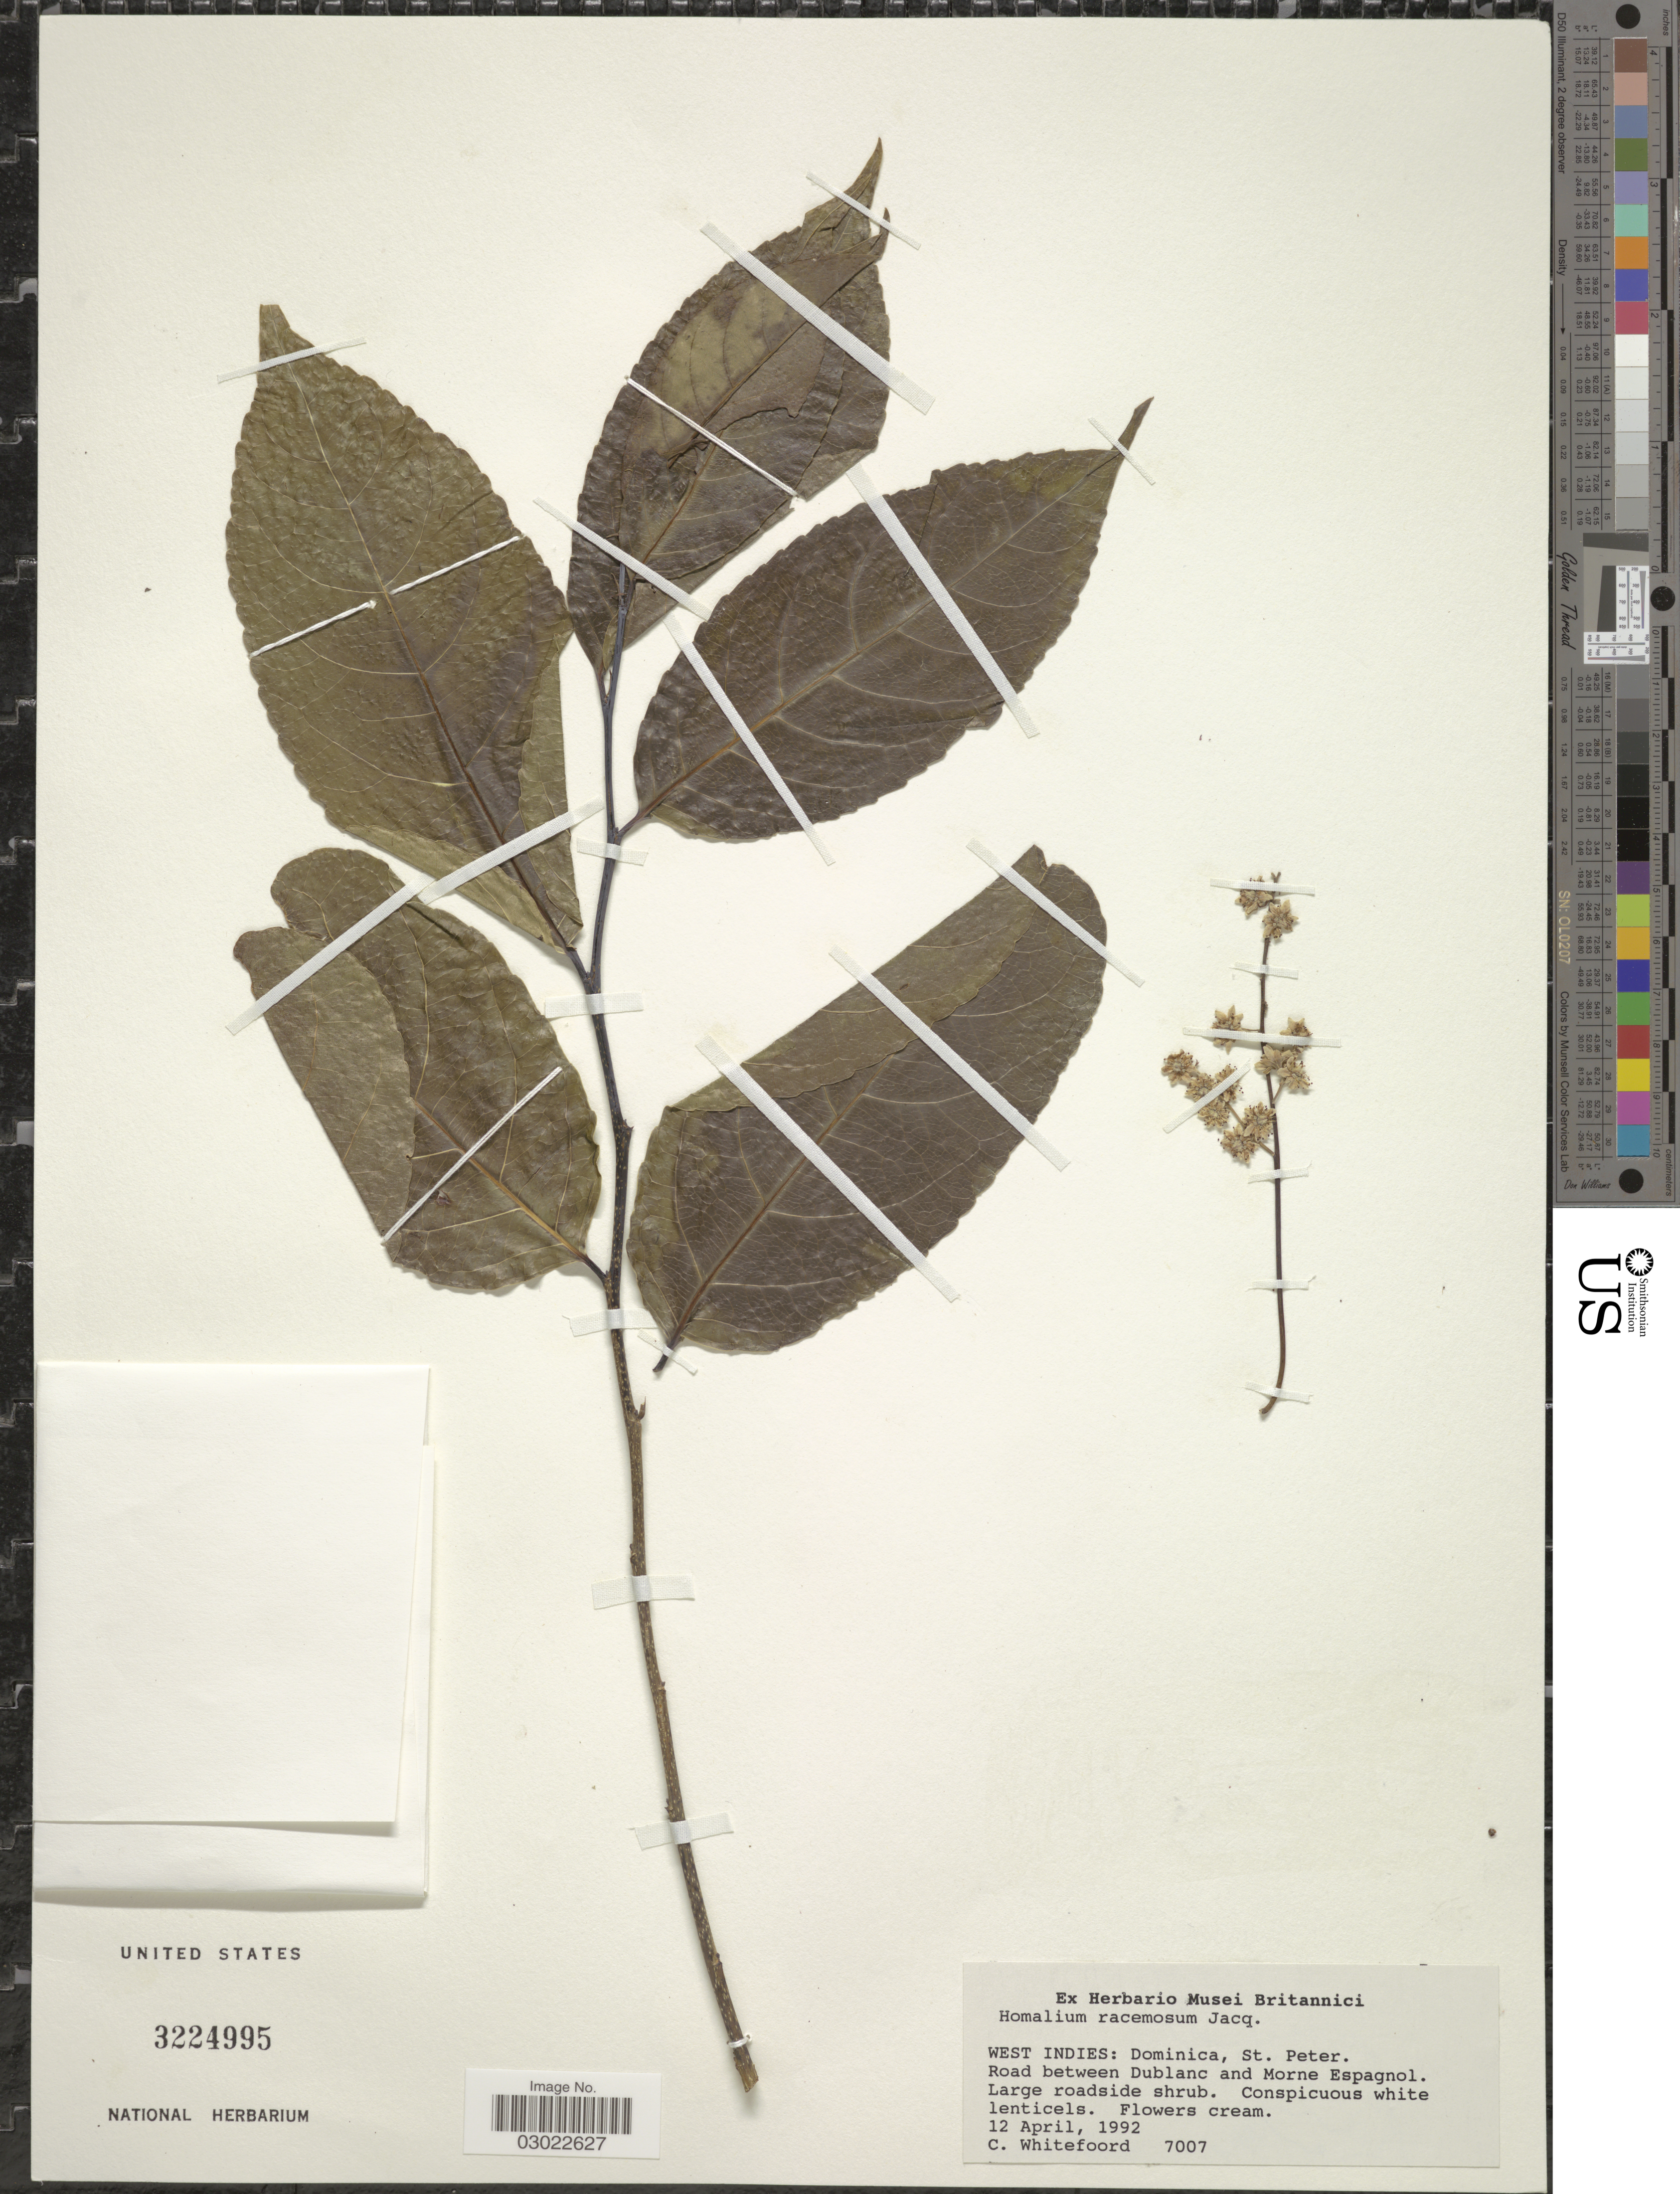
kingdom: Plantae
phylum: Tracheophyta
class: Magnoliopsida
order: Malpighiales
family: Salicaceae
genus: Homalium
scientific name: Homalium racemosum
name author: Jacq.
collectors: C. Whitefoord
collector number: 7007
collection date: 1992-04-12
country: Dominica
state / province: St. Peter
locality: Road between Dublanc and Morne Espagnol.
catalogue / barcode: US 3224995